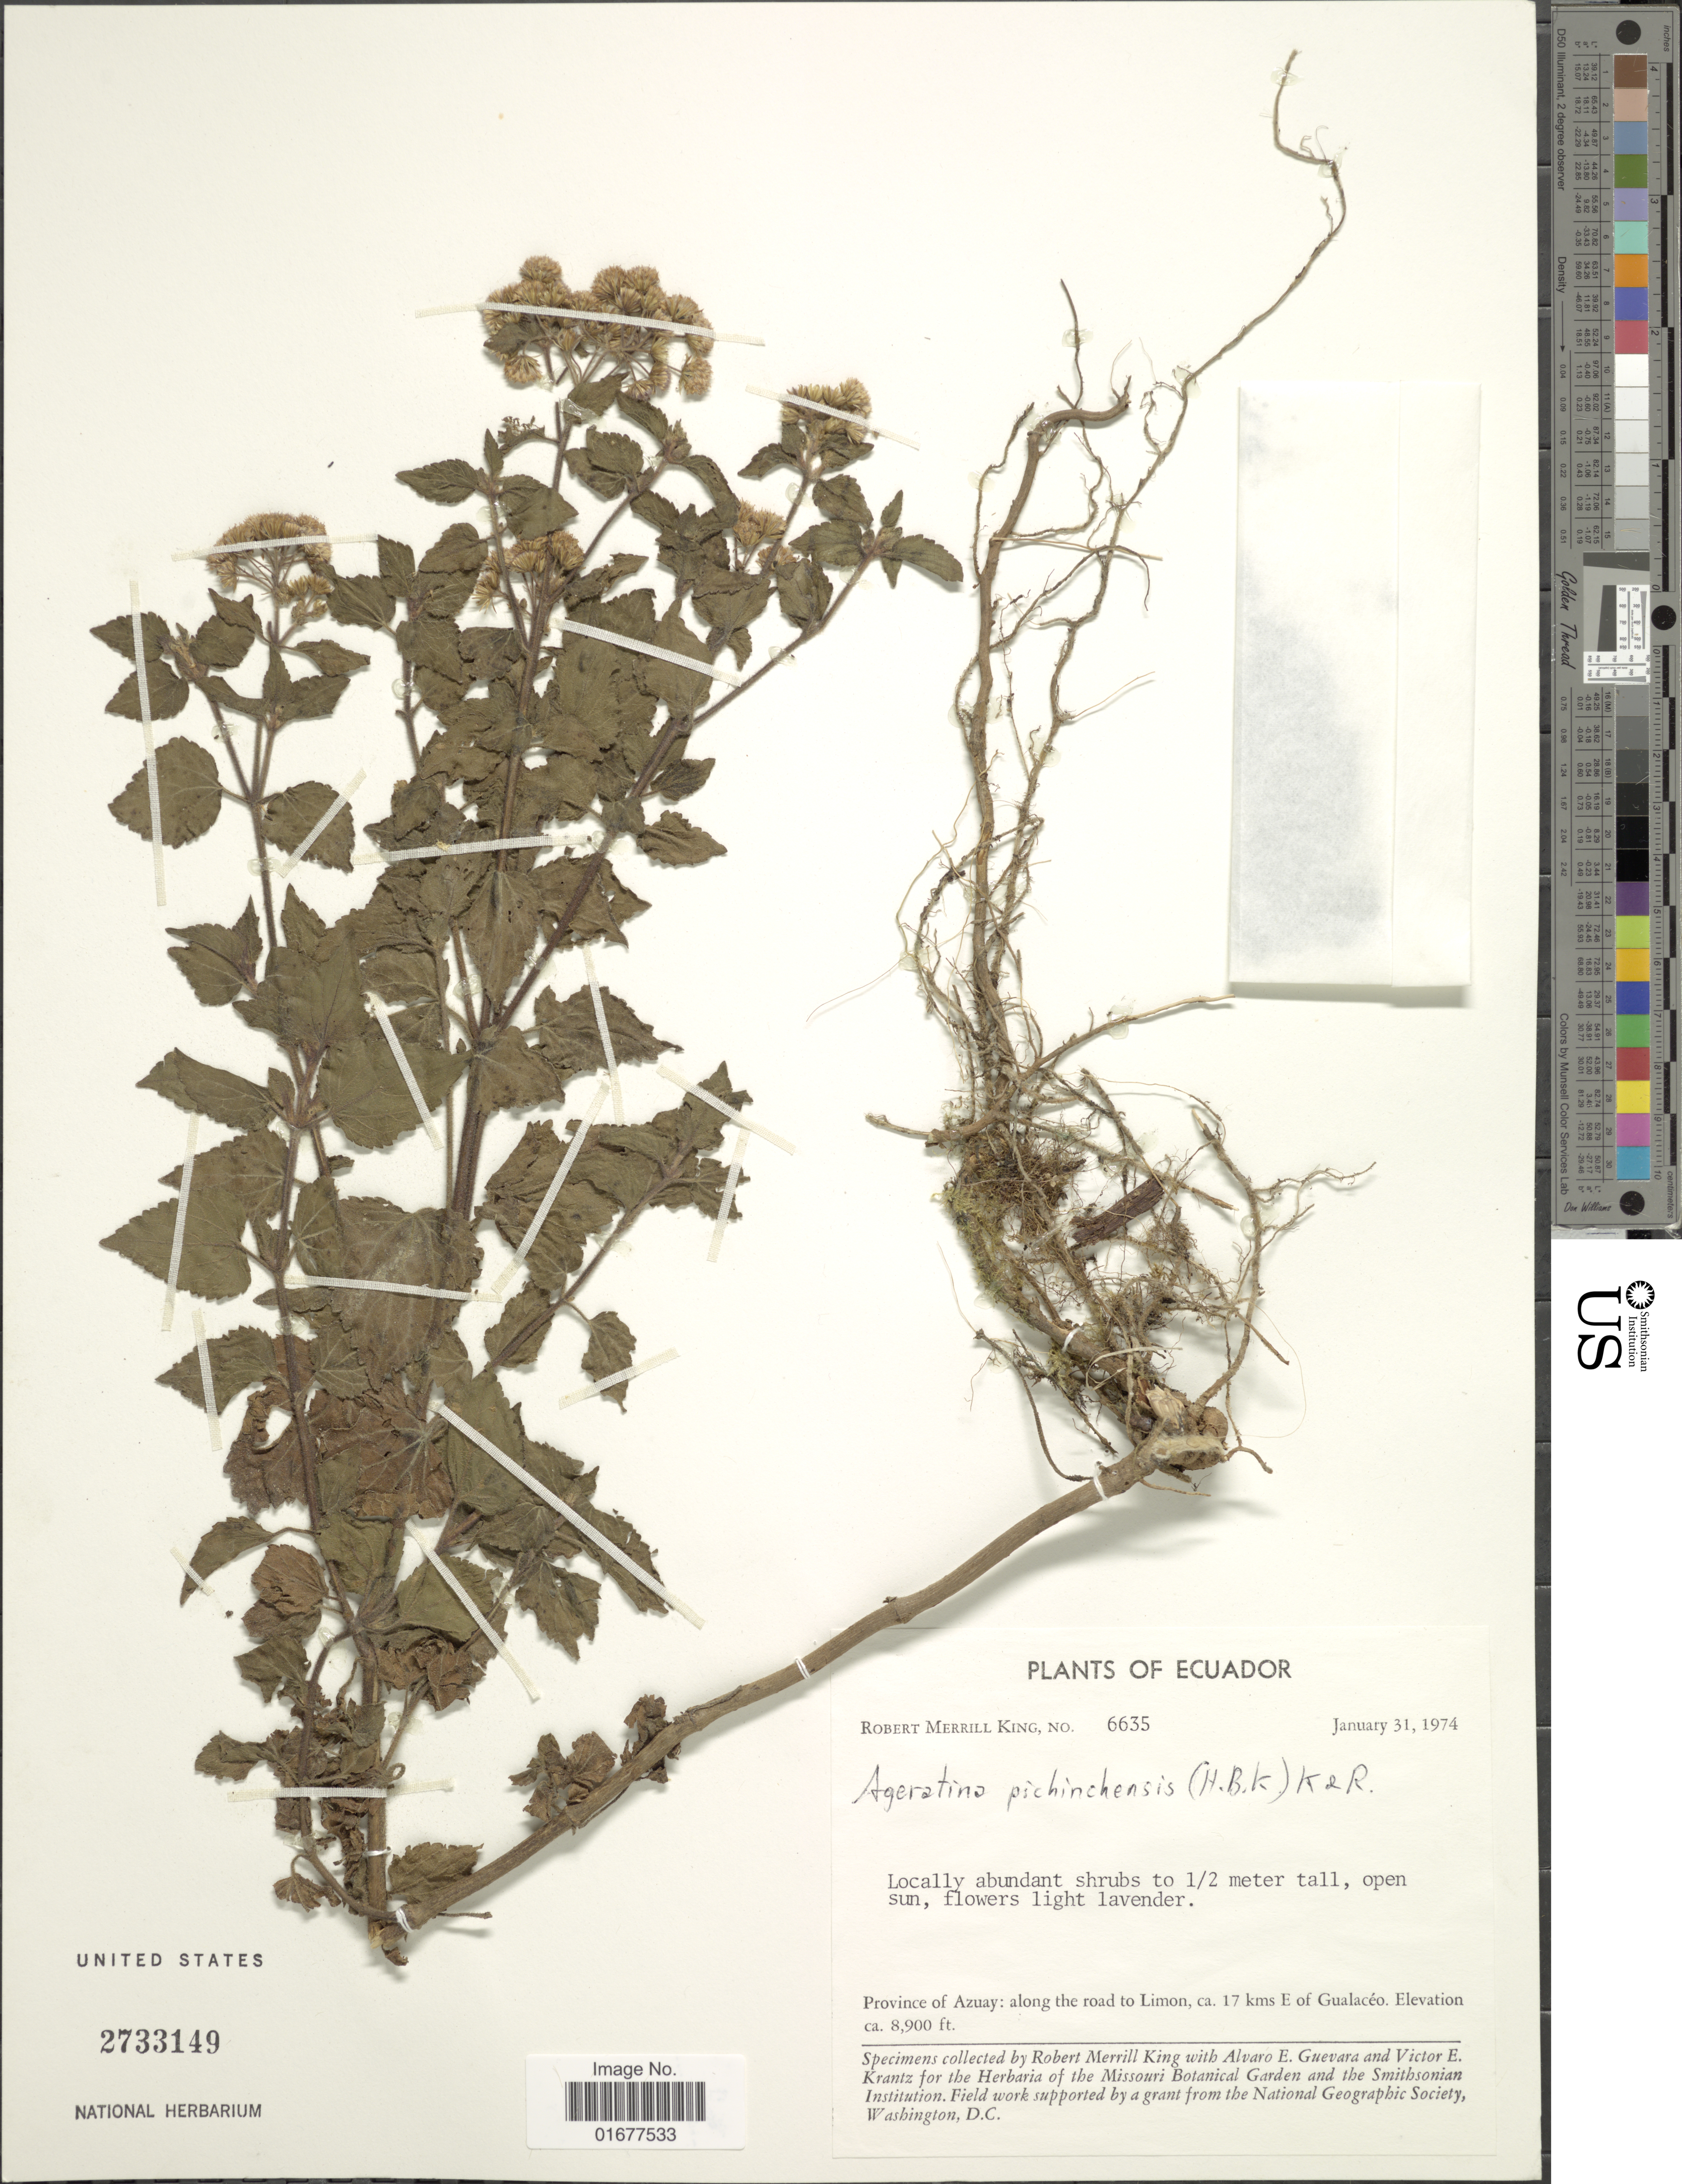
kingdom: Plantae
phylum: Tracheophyta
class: Magnoliopsida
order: Asterales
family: Asteraceae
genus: Ageratina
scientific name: Ageratina pichinchensis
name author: (Kunth) R.M. King & H. Rob.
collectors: R. M. King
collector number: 6635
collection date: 1974-01-31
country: Ecuador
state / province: Azuay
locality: Province of Azuay: along the road to Limon, 17 kms E of Gualaceo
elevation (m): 2713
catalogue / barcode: US 2733149